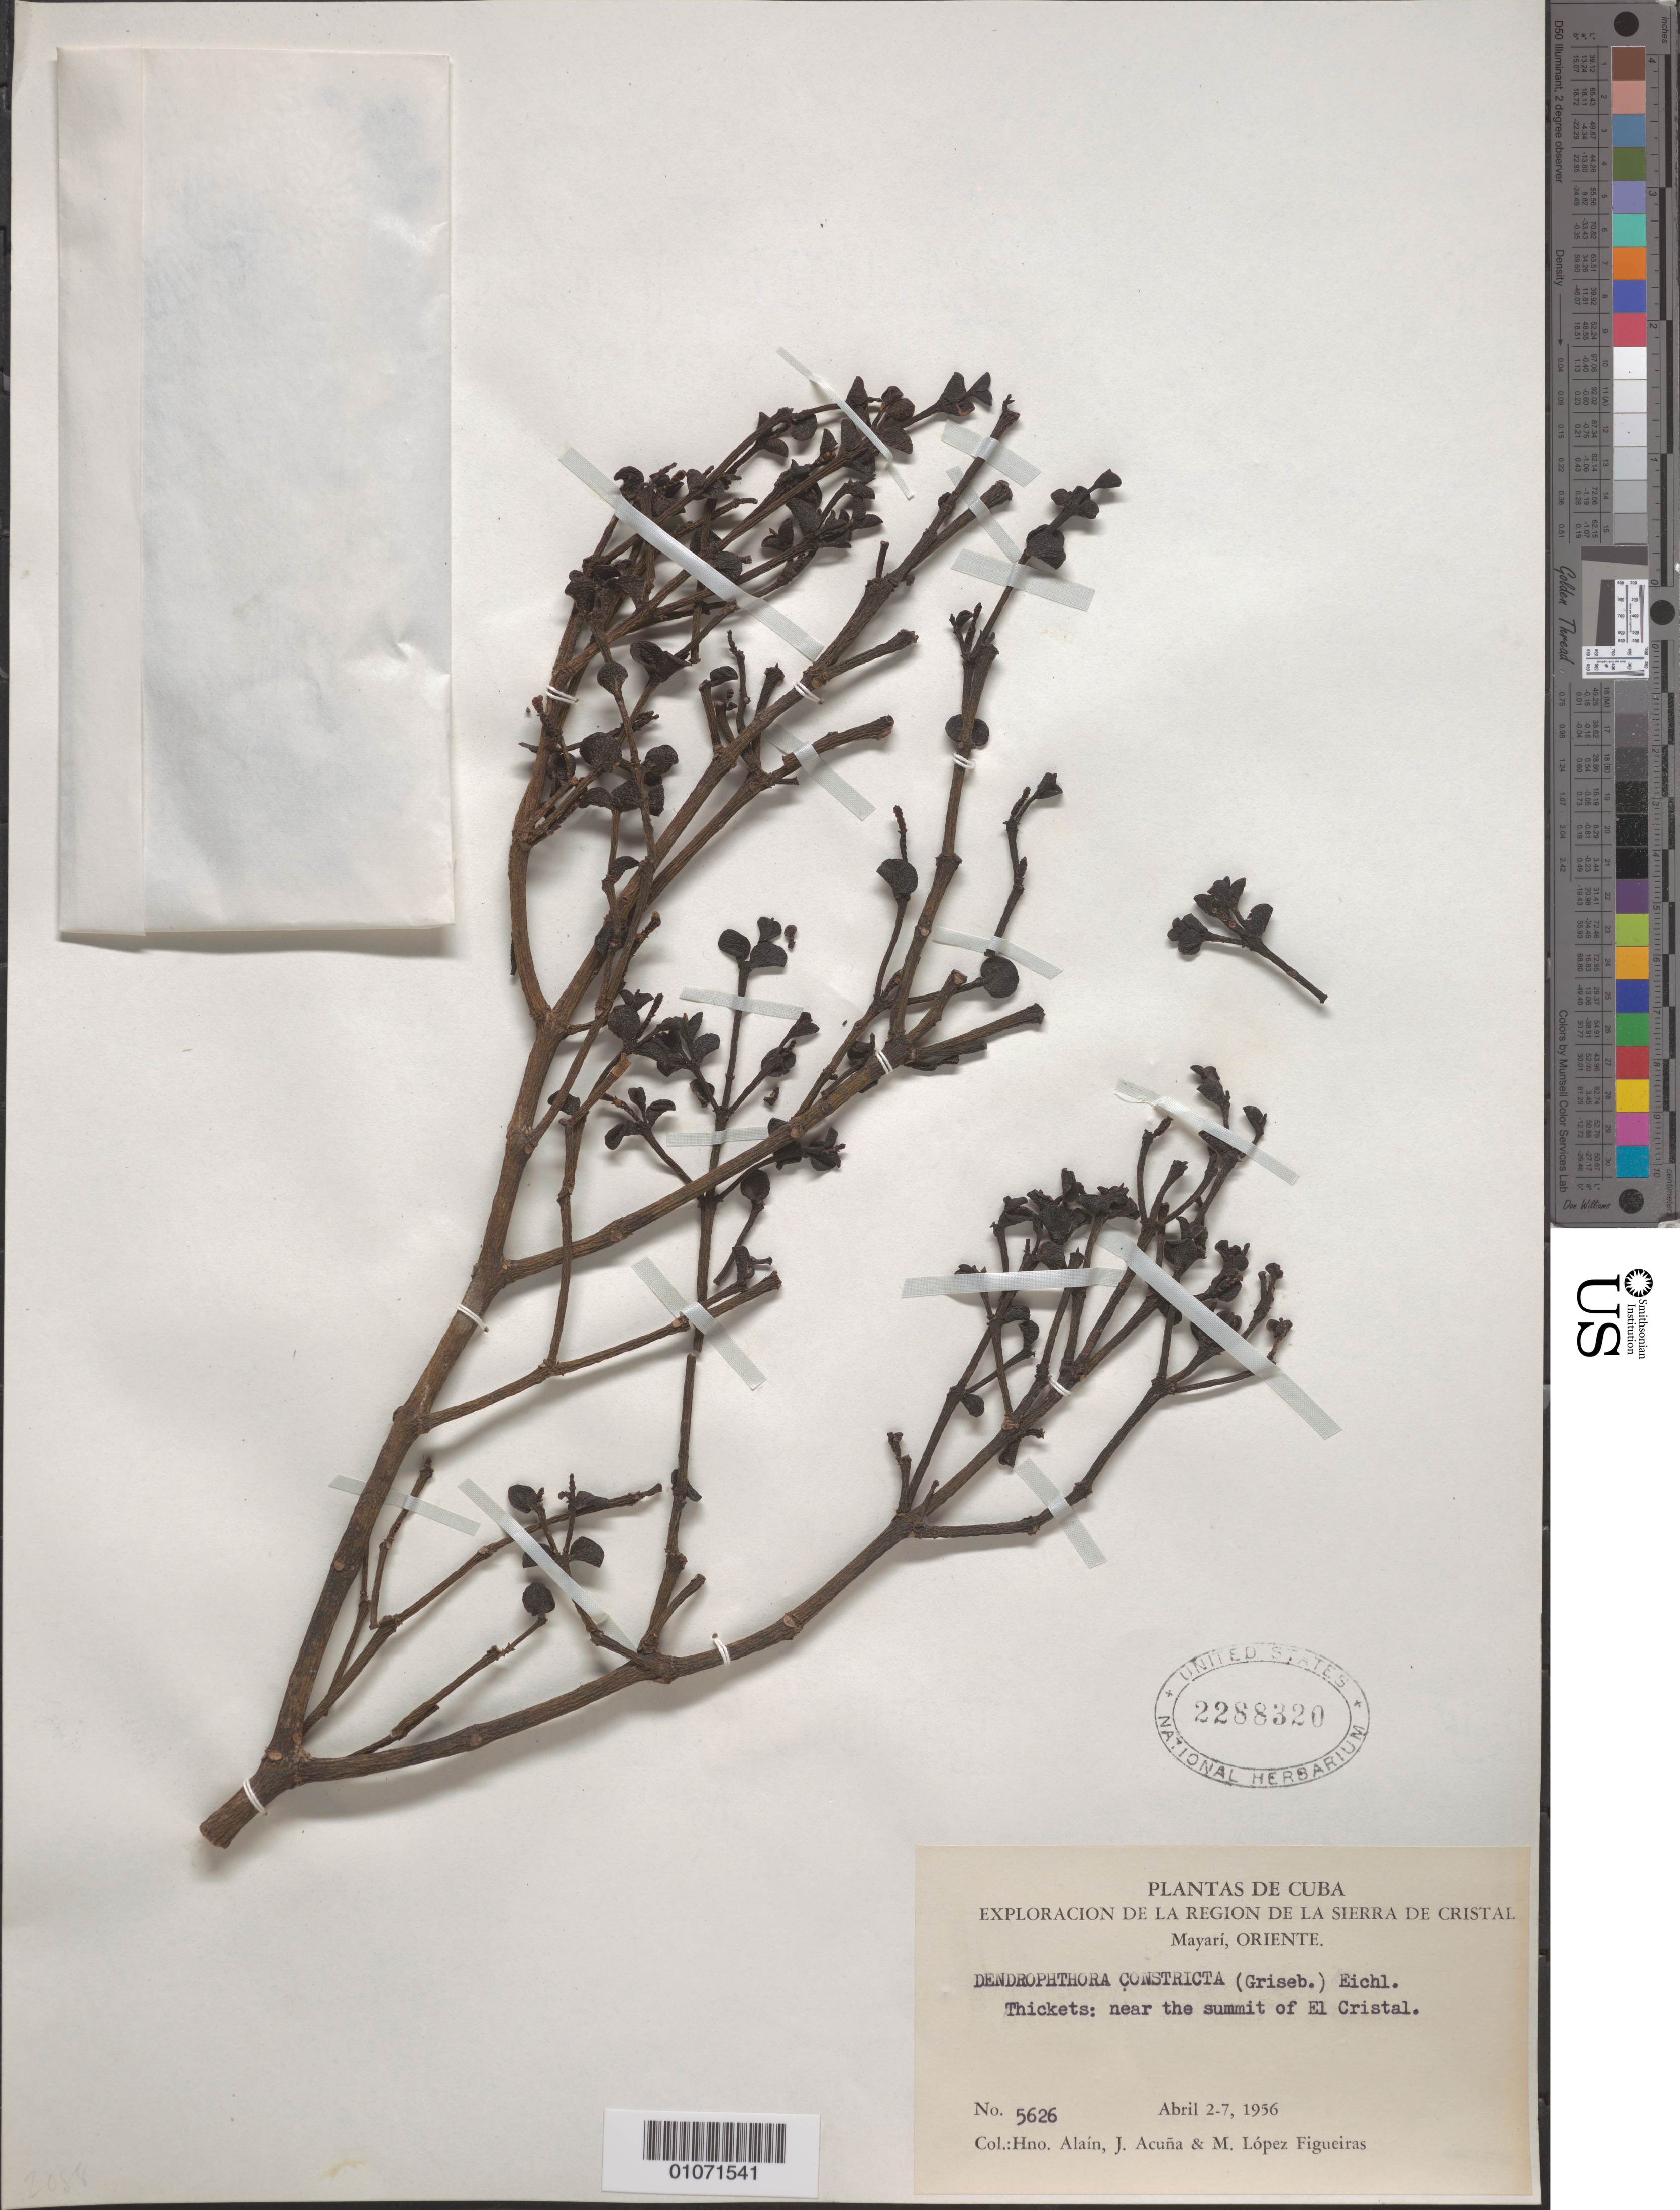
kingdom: Plantae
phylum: Tracheophyta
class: Magnoliopsida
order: Santalales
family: Viscaceae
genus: Dendrophthora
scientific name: Dendrophthora constricta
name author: Eichler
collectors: A. H. Liogier, J. Acuña & M. López Figueiras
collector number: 5626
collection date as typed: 02 Apr 1956 to 07 Apr 1956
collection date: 1956-04-02/1956-04-07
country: Cuba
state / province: Oriente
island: Cuba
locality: Sierra Crital, Mayari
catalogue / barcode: US 2288320